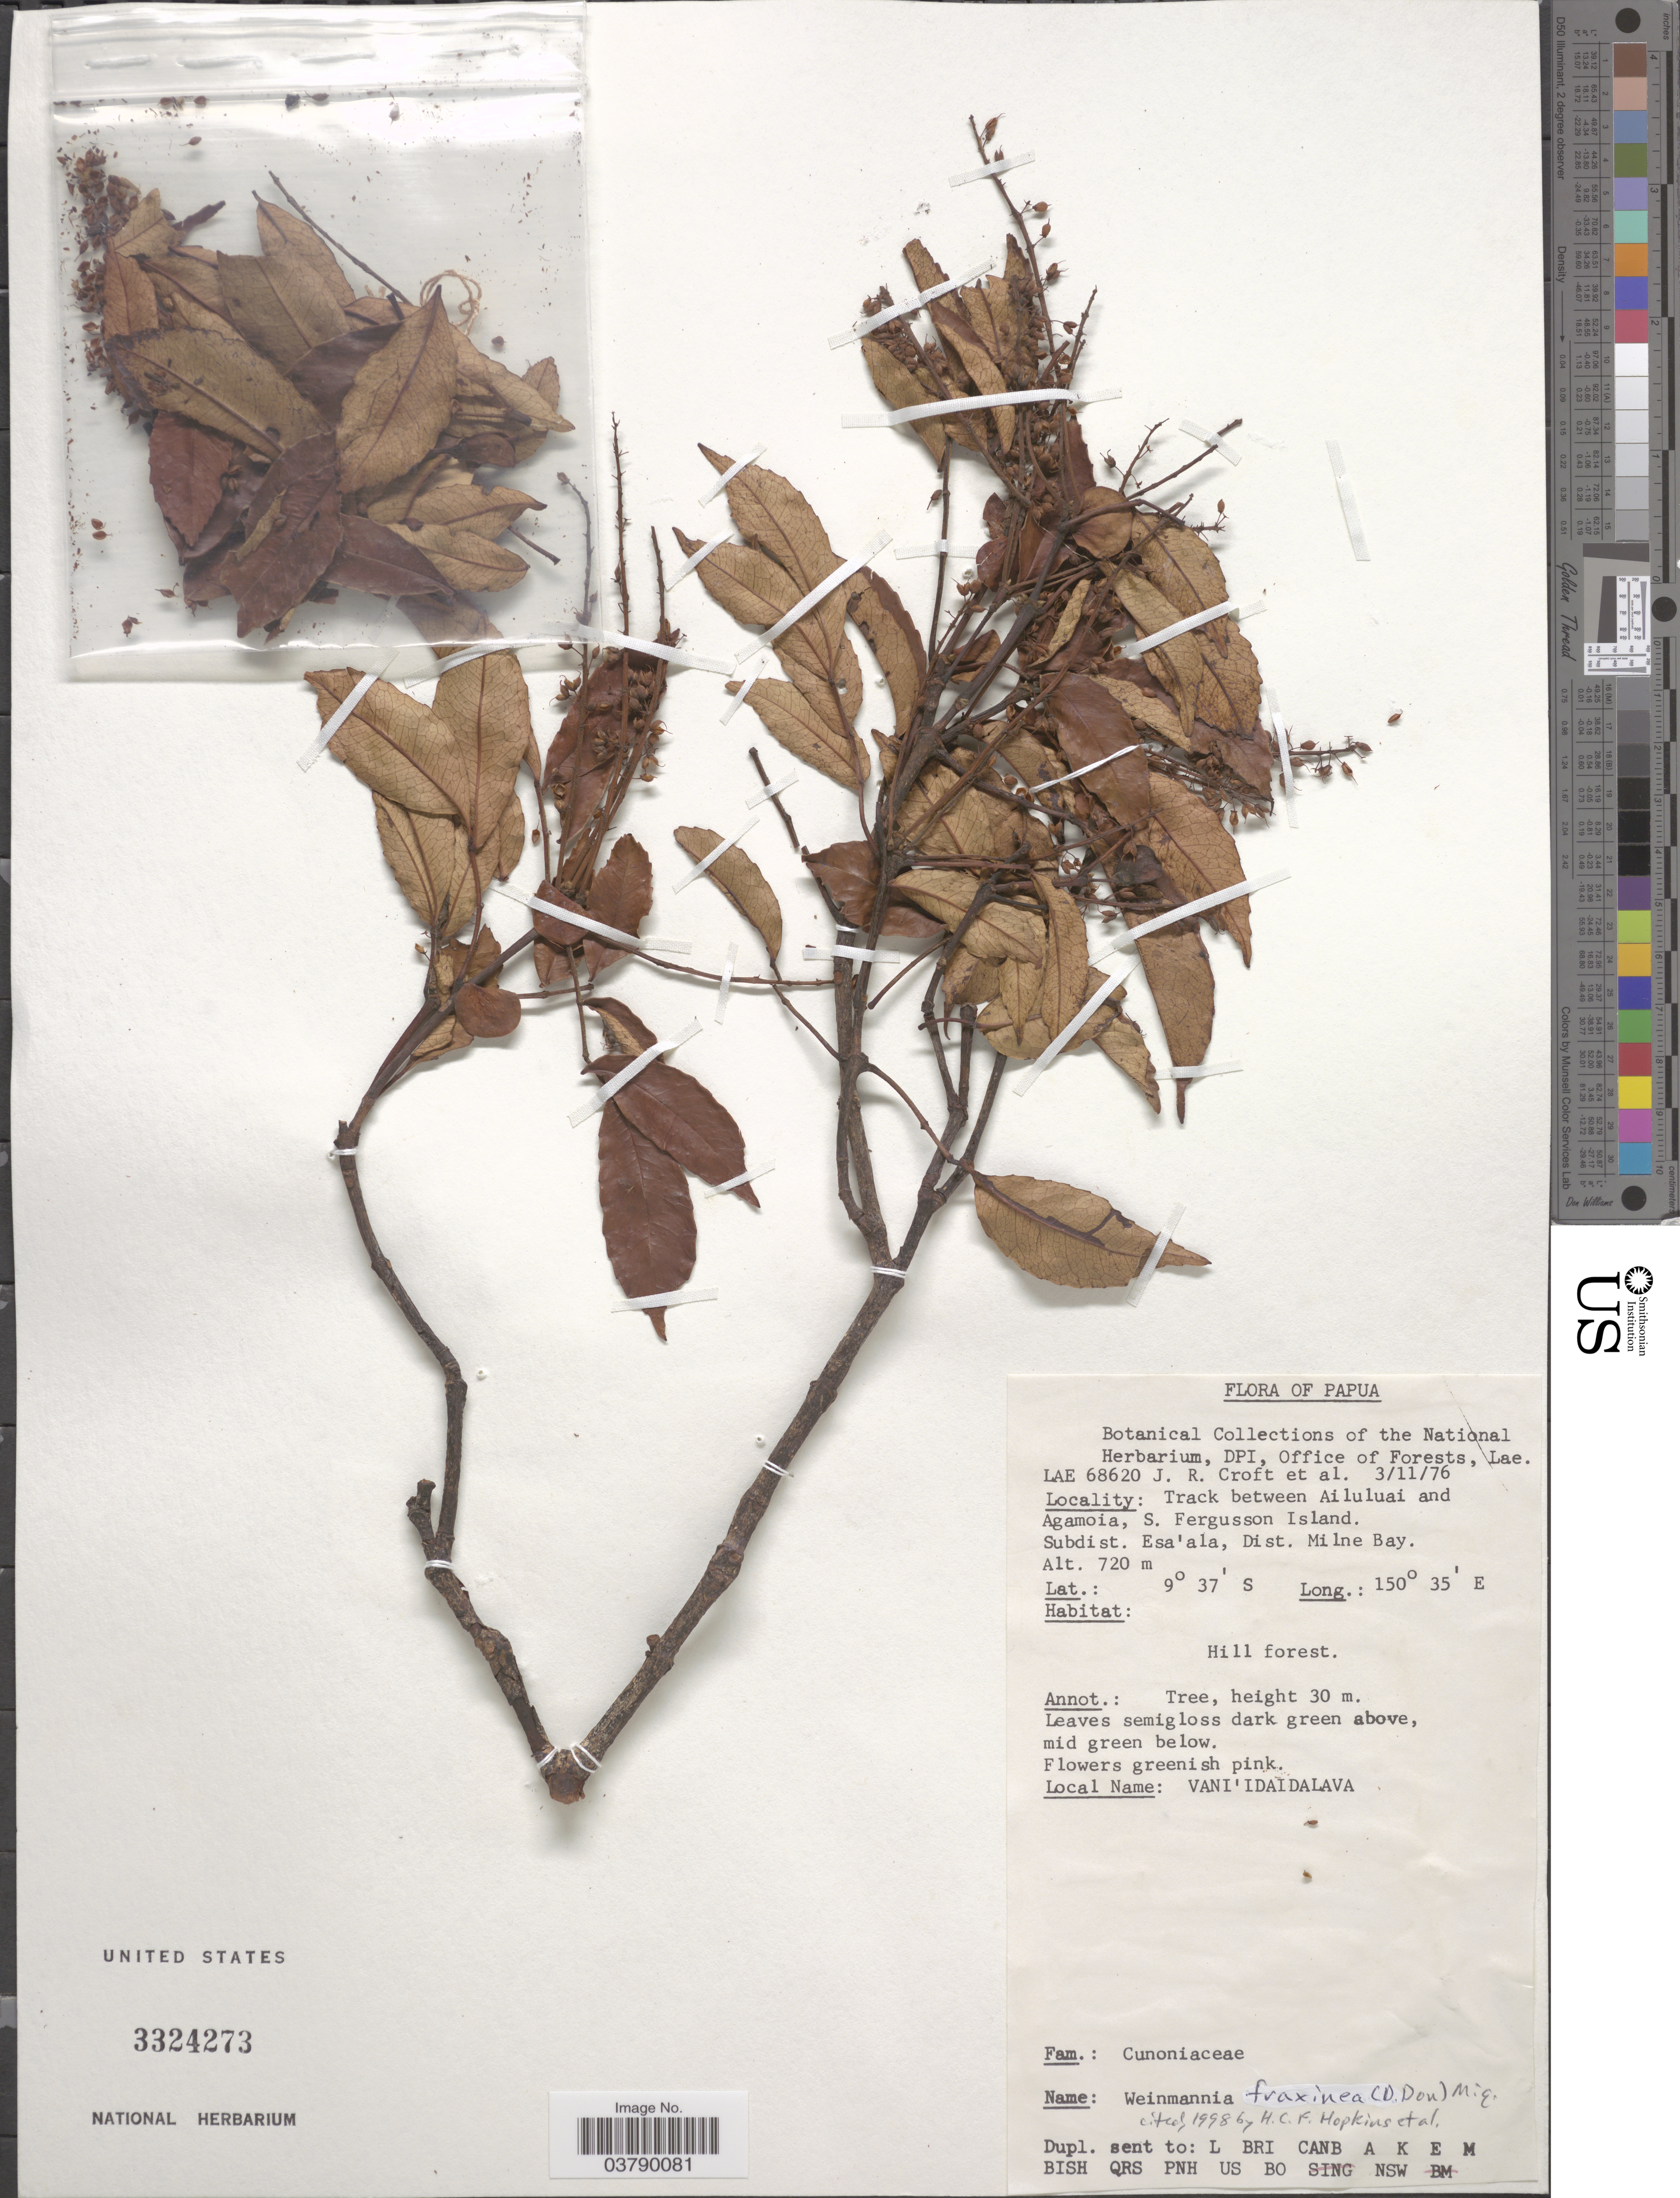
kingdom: Plantae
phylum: Tracheophyta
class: Magnoliopsida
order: Oxalidales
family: Cunoniaceae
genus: Pterophylla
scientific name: Pterophylla fraxinea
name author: D. Don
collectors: J. R. Croft & et al.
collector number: LAE 68620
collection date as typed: Transcribed d/m/y: 3/11/76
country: Papua New Guinea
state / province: Milne Bay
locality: Papua. Track between Ailuluai and Agamoia, S. Fergusson Island. Subdist. Esa'ala, Distr. Milne Bay.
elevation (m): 720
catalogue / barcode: US 3324273